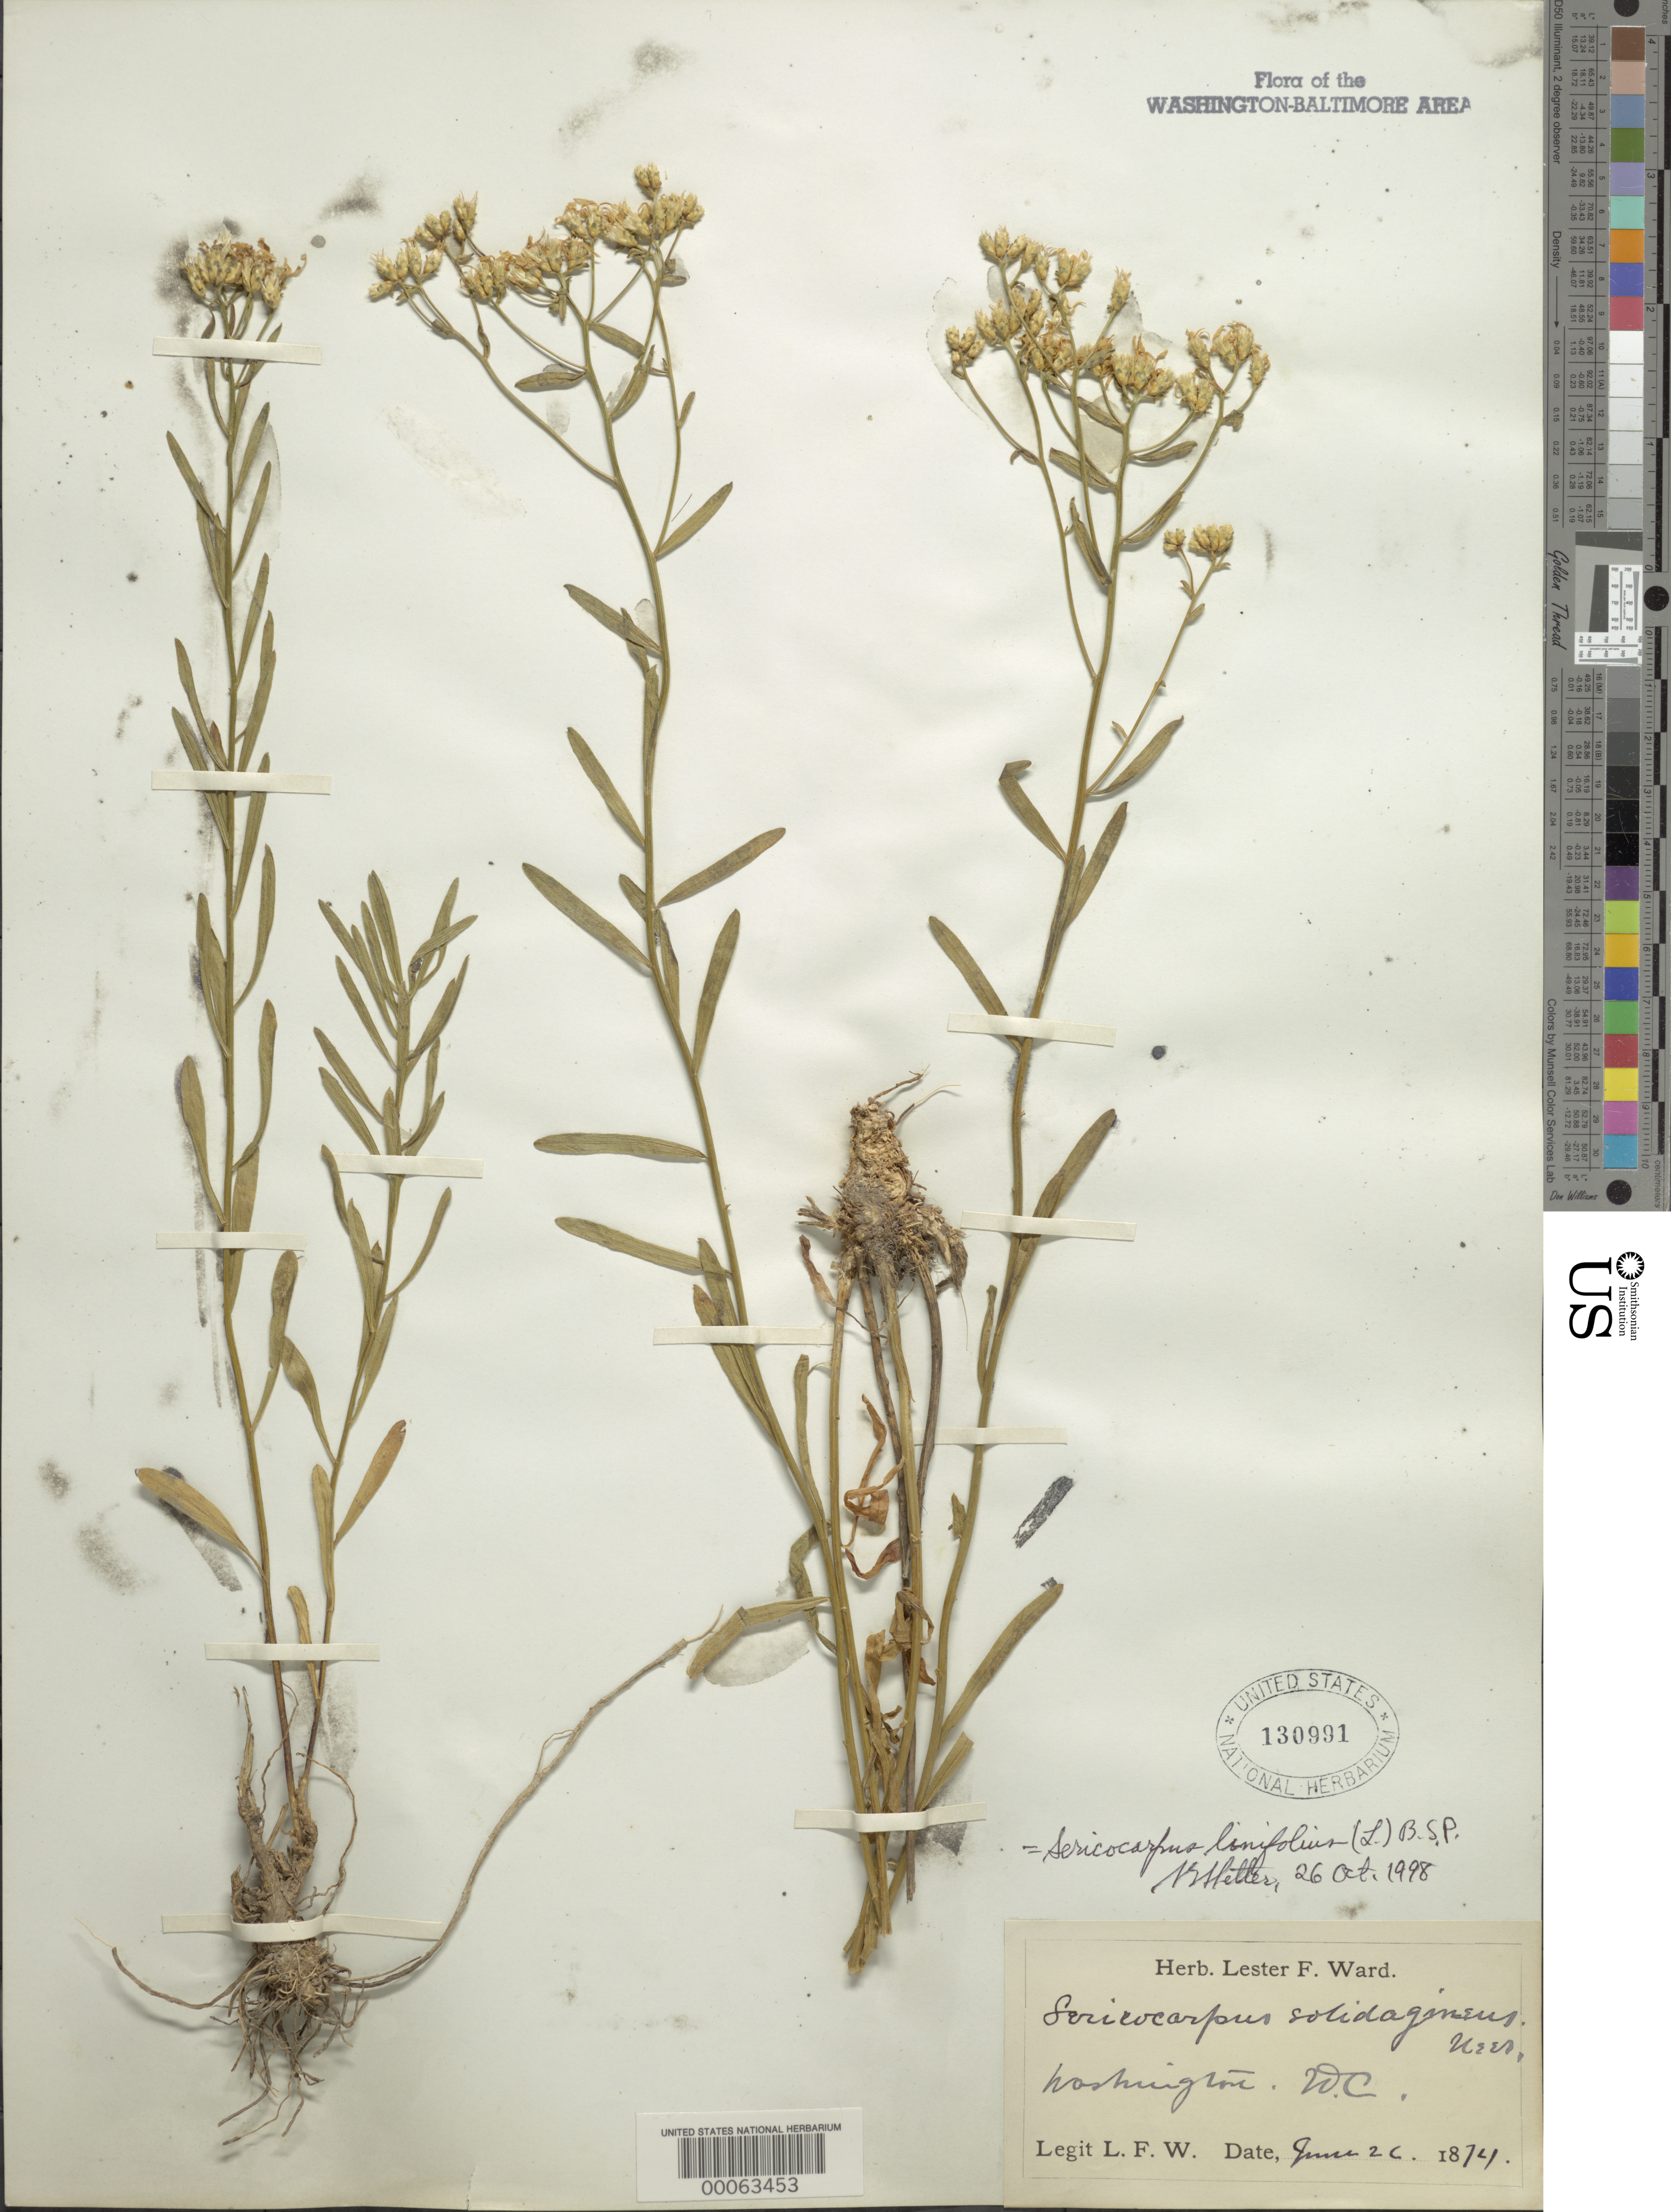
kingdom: Plantae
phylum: Tracheophyta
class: Magnoliopsida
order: Asterales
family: Asteraceae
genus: Sericocarpus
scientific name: Sericocarpus linifolius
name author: (L.) Britton, Stearns & Poggenb.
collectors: L. F. Ward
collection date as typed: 26 Jun 1874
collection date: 1874-06-26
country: United States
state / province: District of Columbia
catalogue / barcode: US 130991